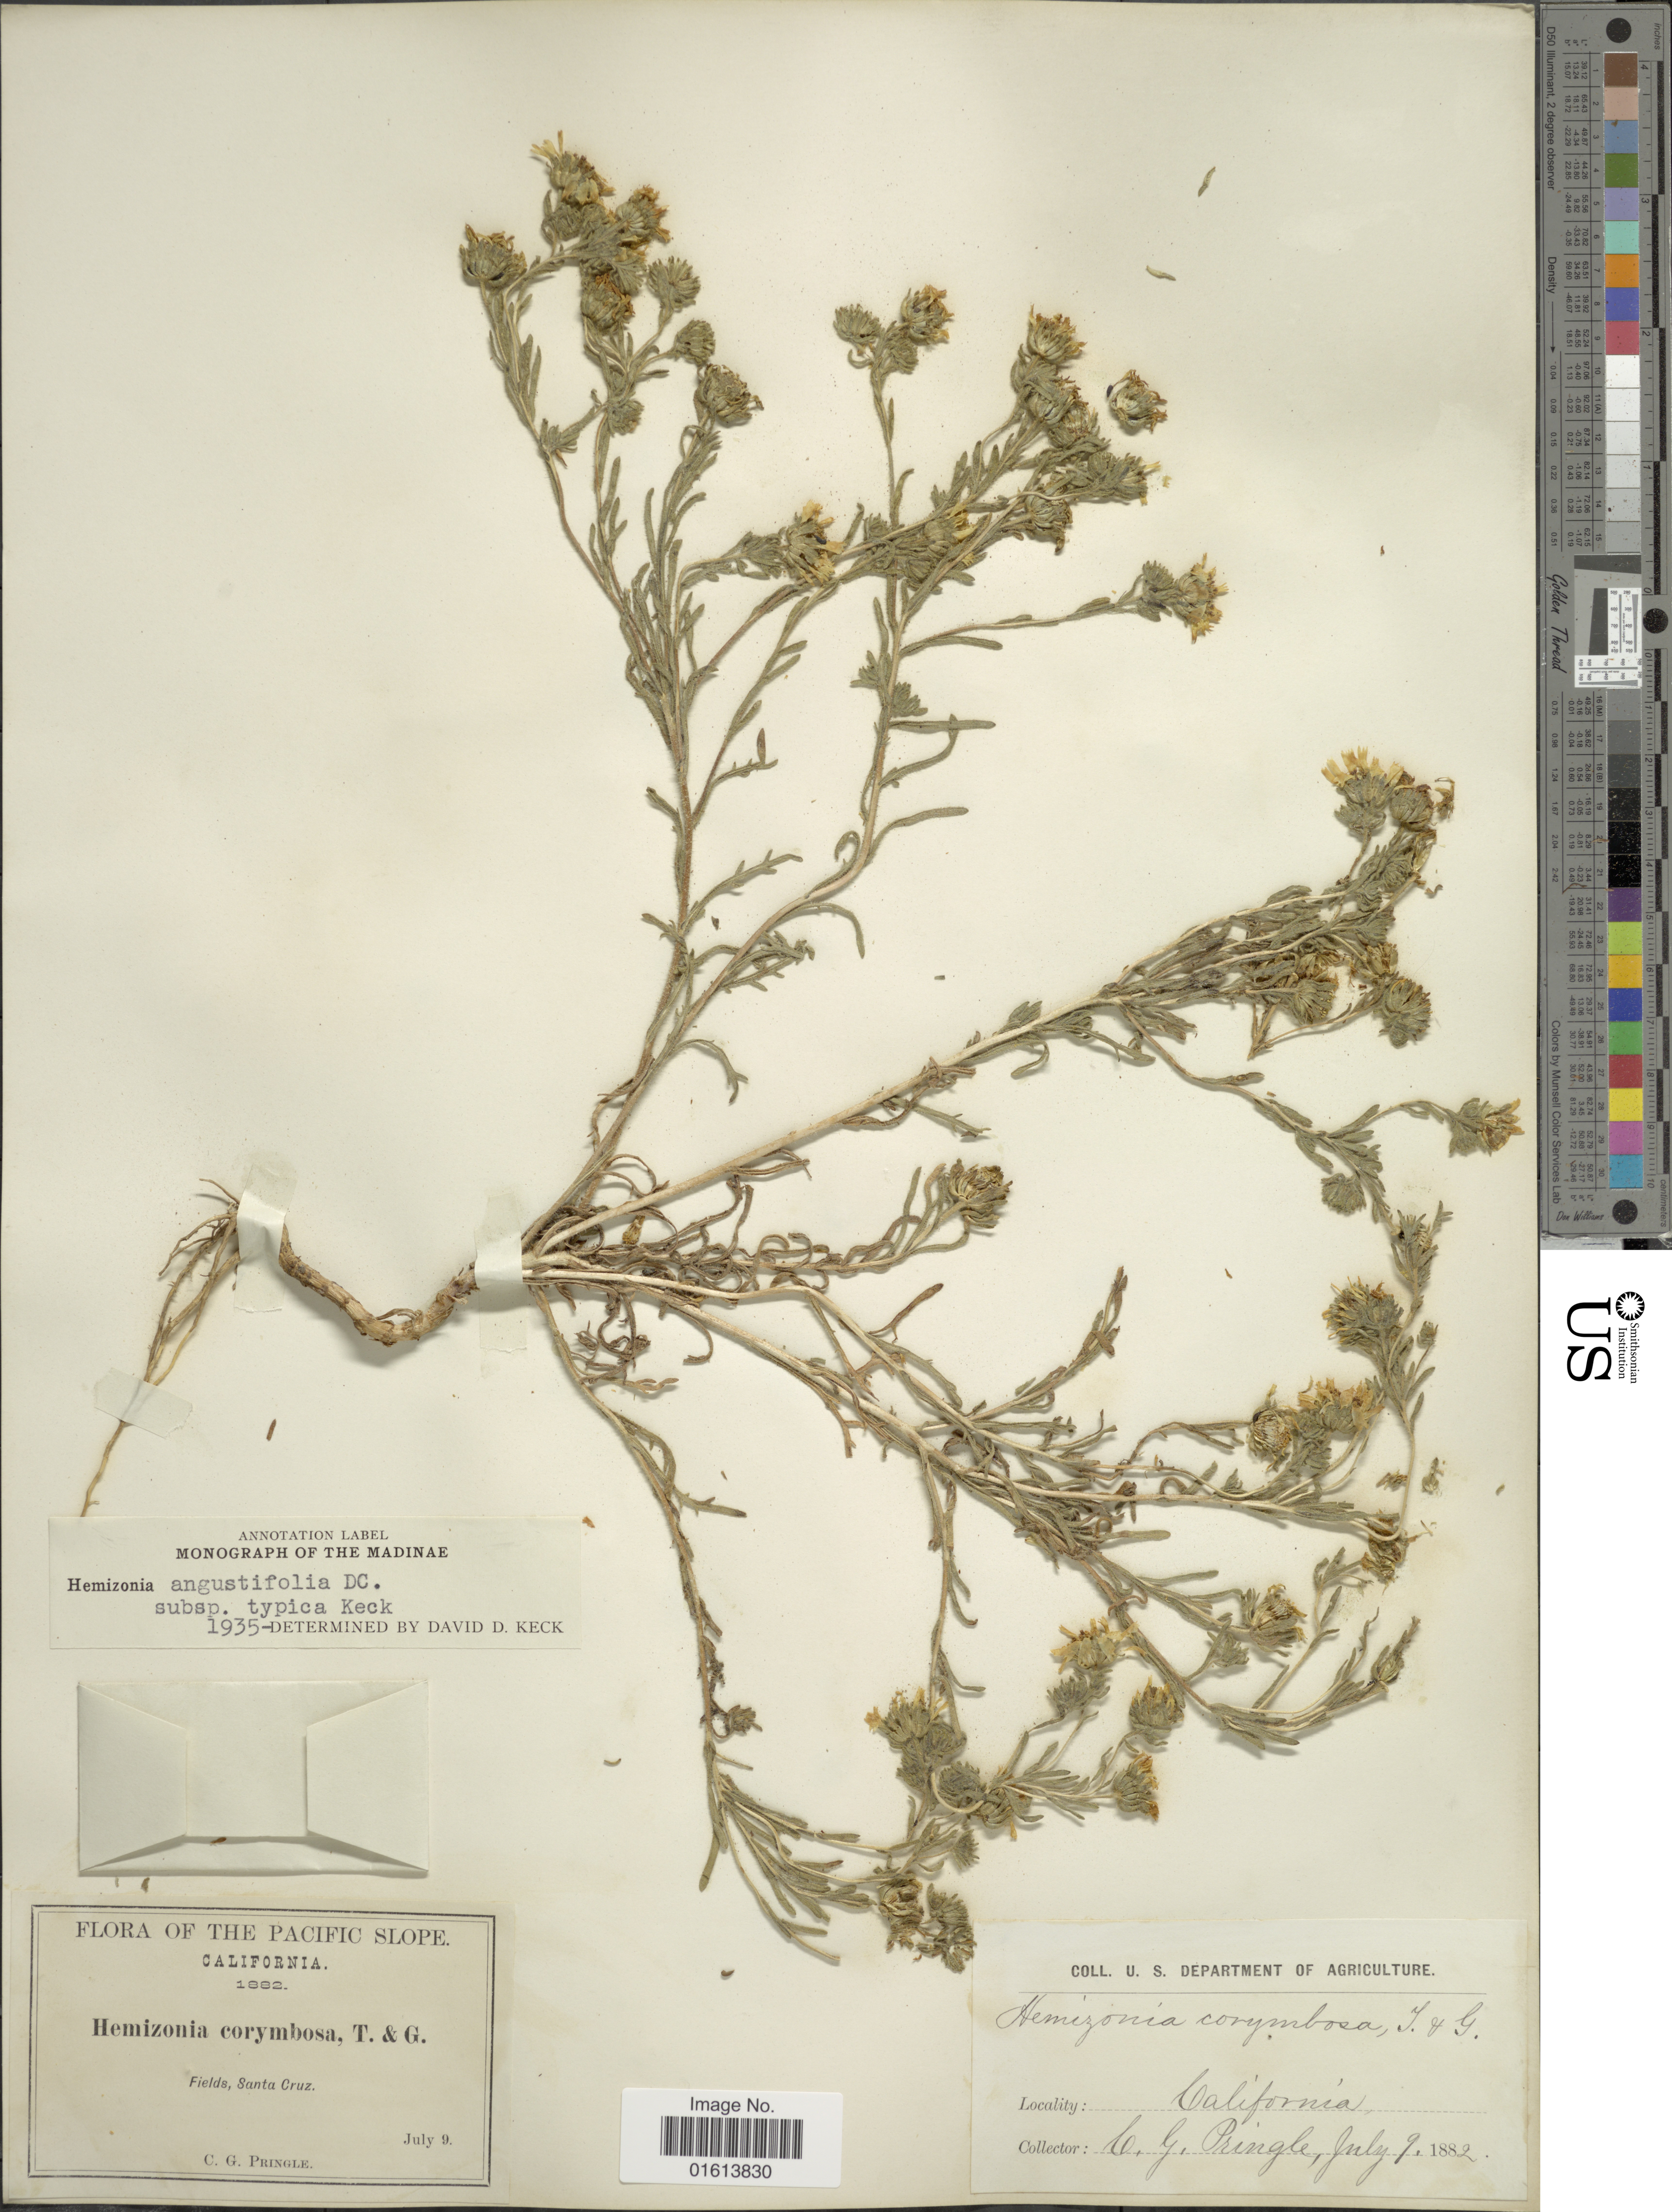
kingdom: Plantae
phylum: Tracheophyta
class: Magnoliopsida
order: Asterales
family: Asteraceae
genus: Deinandra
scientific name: Deinandra corymbosa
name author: (DC.) B.G. Baldwin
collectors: C. G. Pringle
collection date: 1882-07-09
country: United States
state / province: California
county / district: Santa Cruz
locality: California. Fields, Santa Cruz.